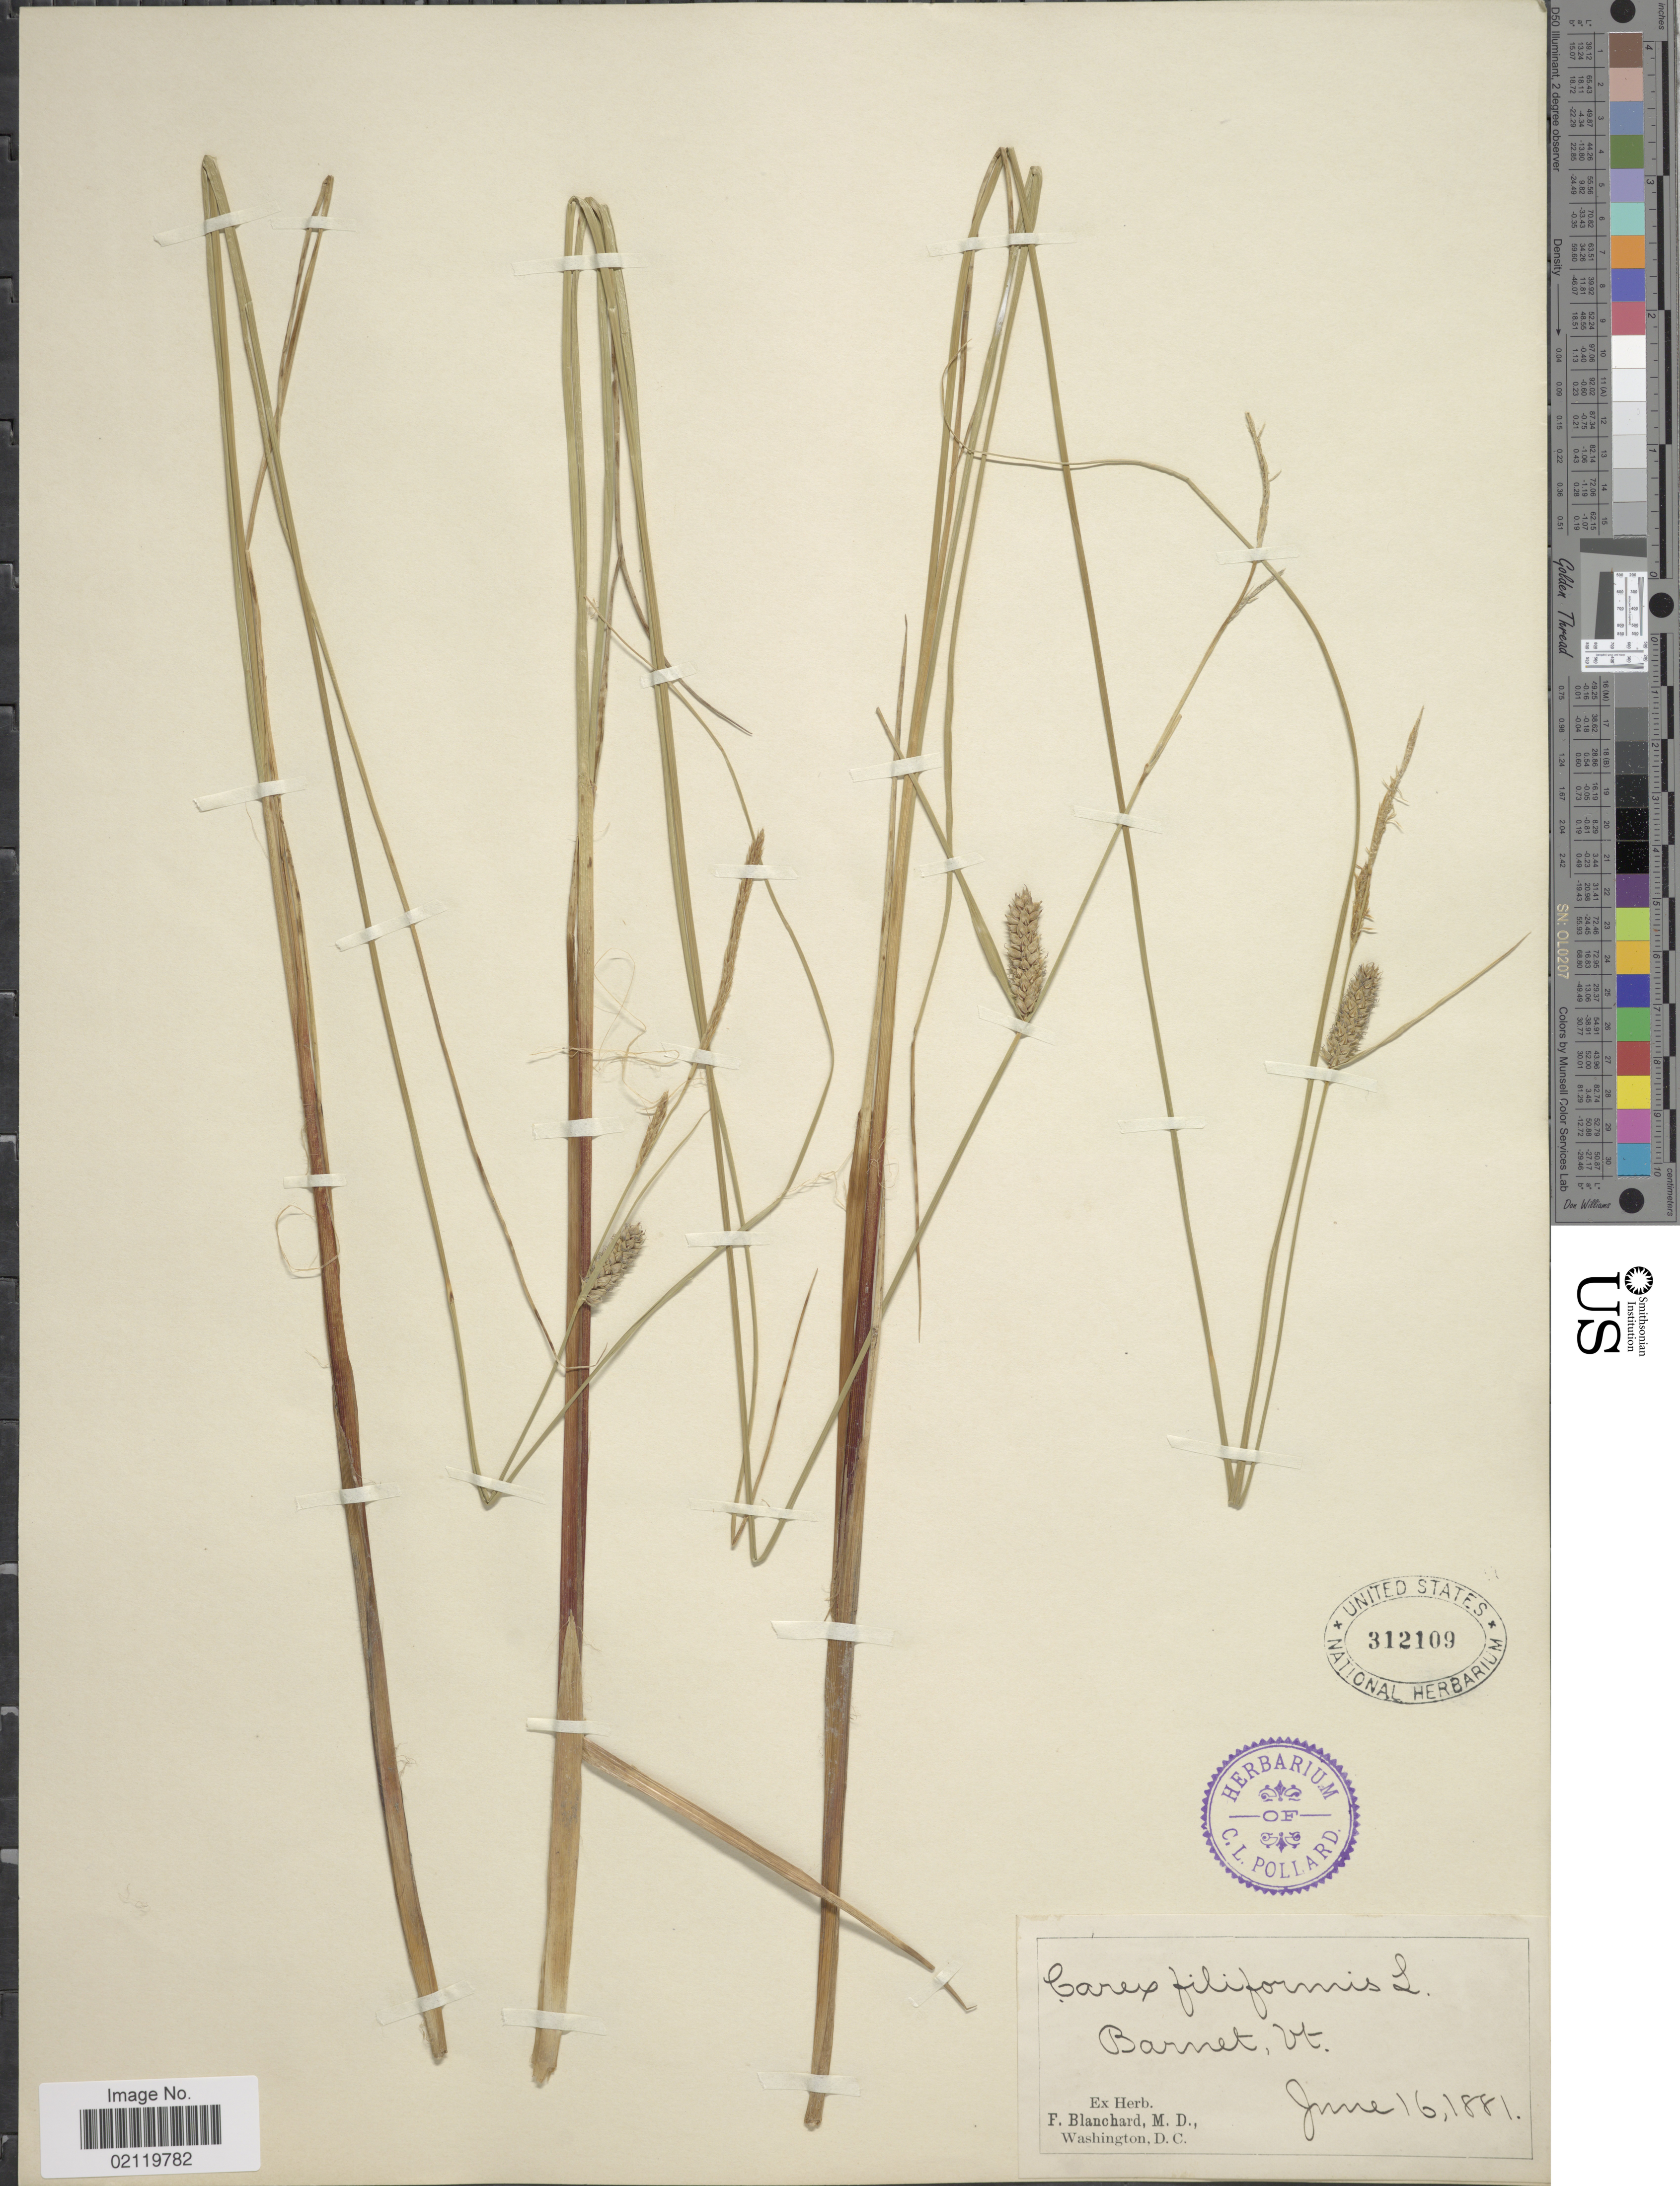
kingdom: Plantae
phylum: Tracheophyta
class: Liliopsida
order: Poales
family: Cyperaceae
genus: Carex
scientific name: Carex lasiocarpa var. americana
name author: Fernald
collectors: ex herb. F. Blanchard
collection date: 1881-06-16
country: United States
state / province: Vermont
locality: Barnet, Vt.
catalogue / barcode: US 312109